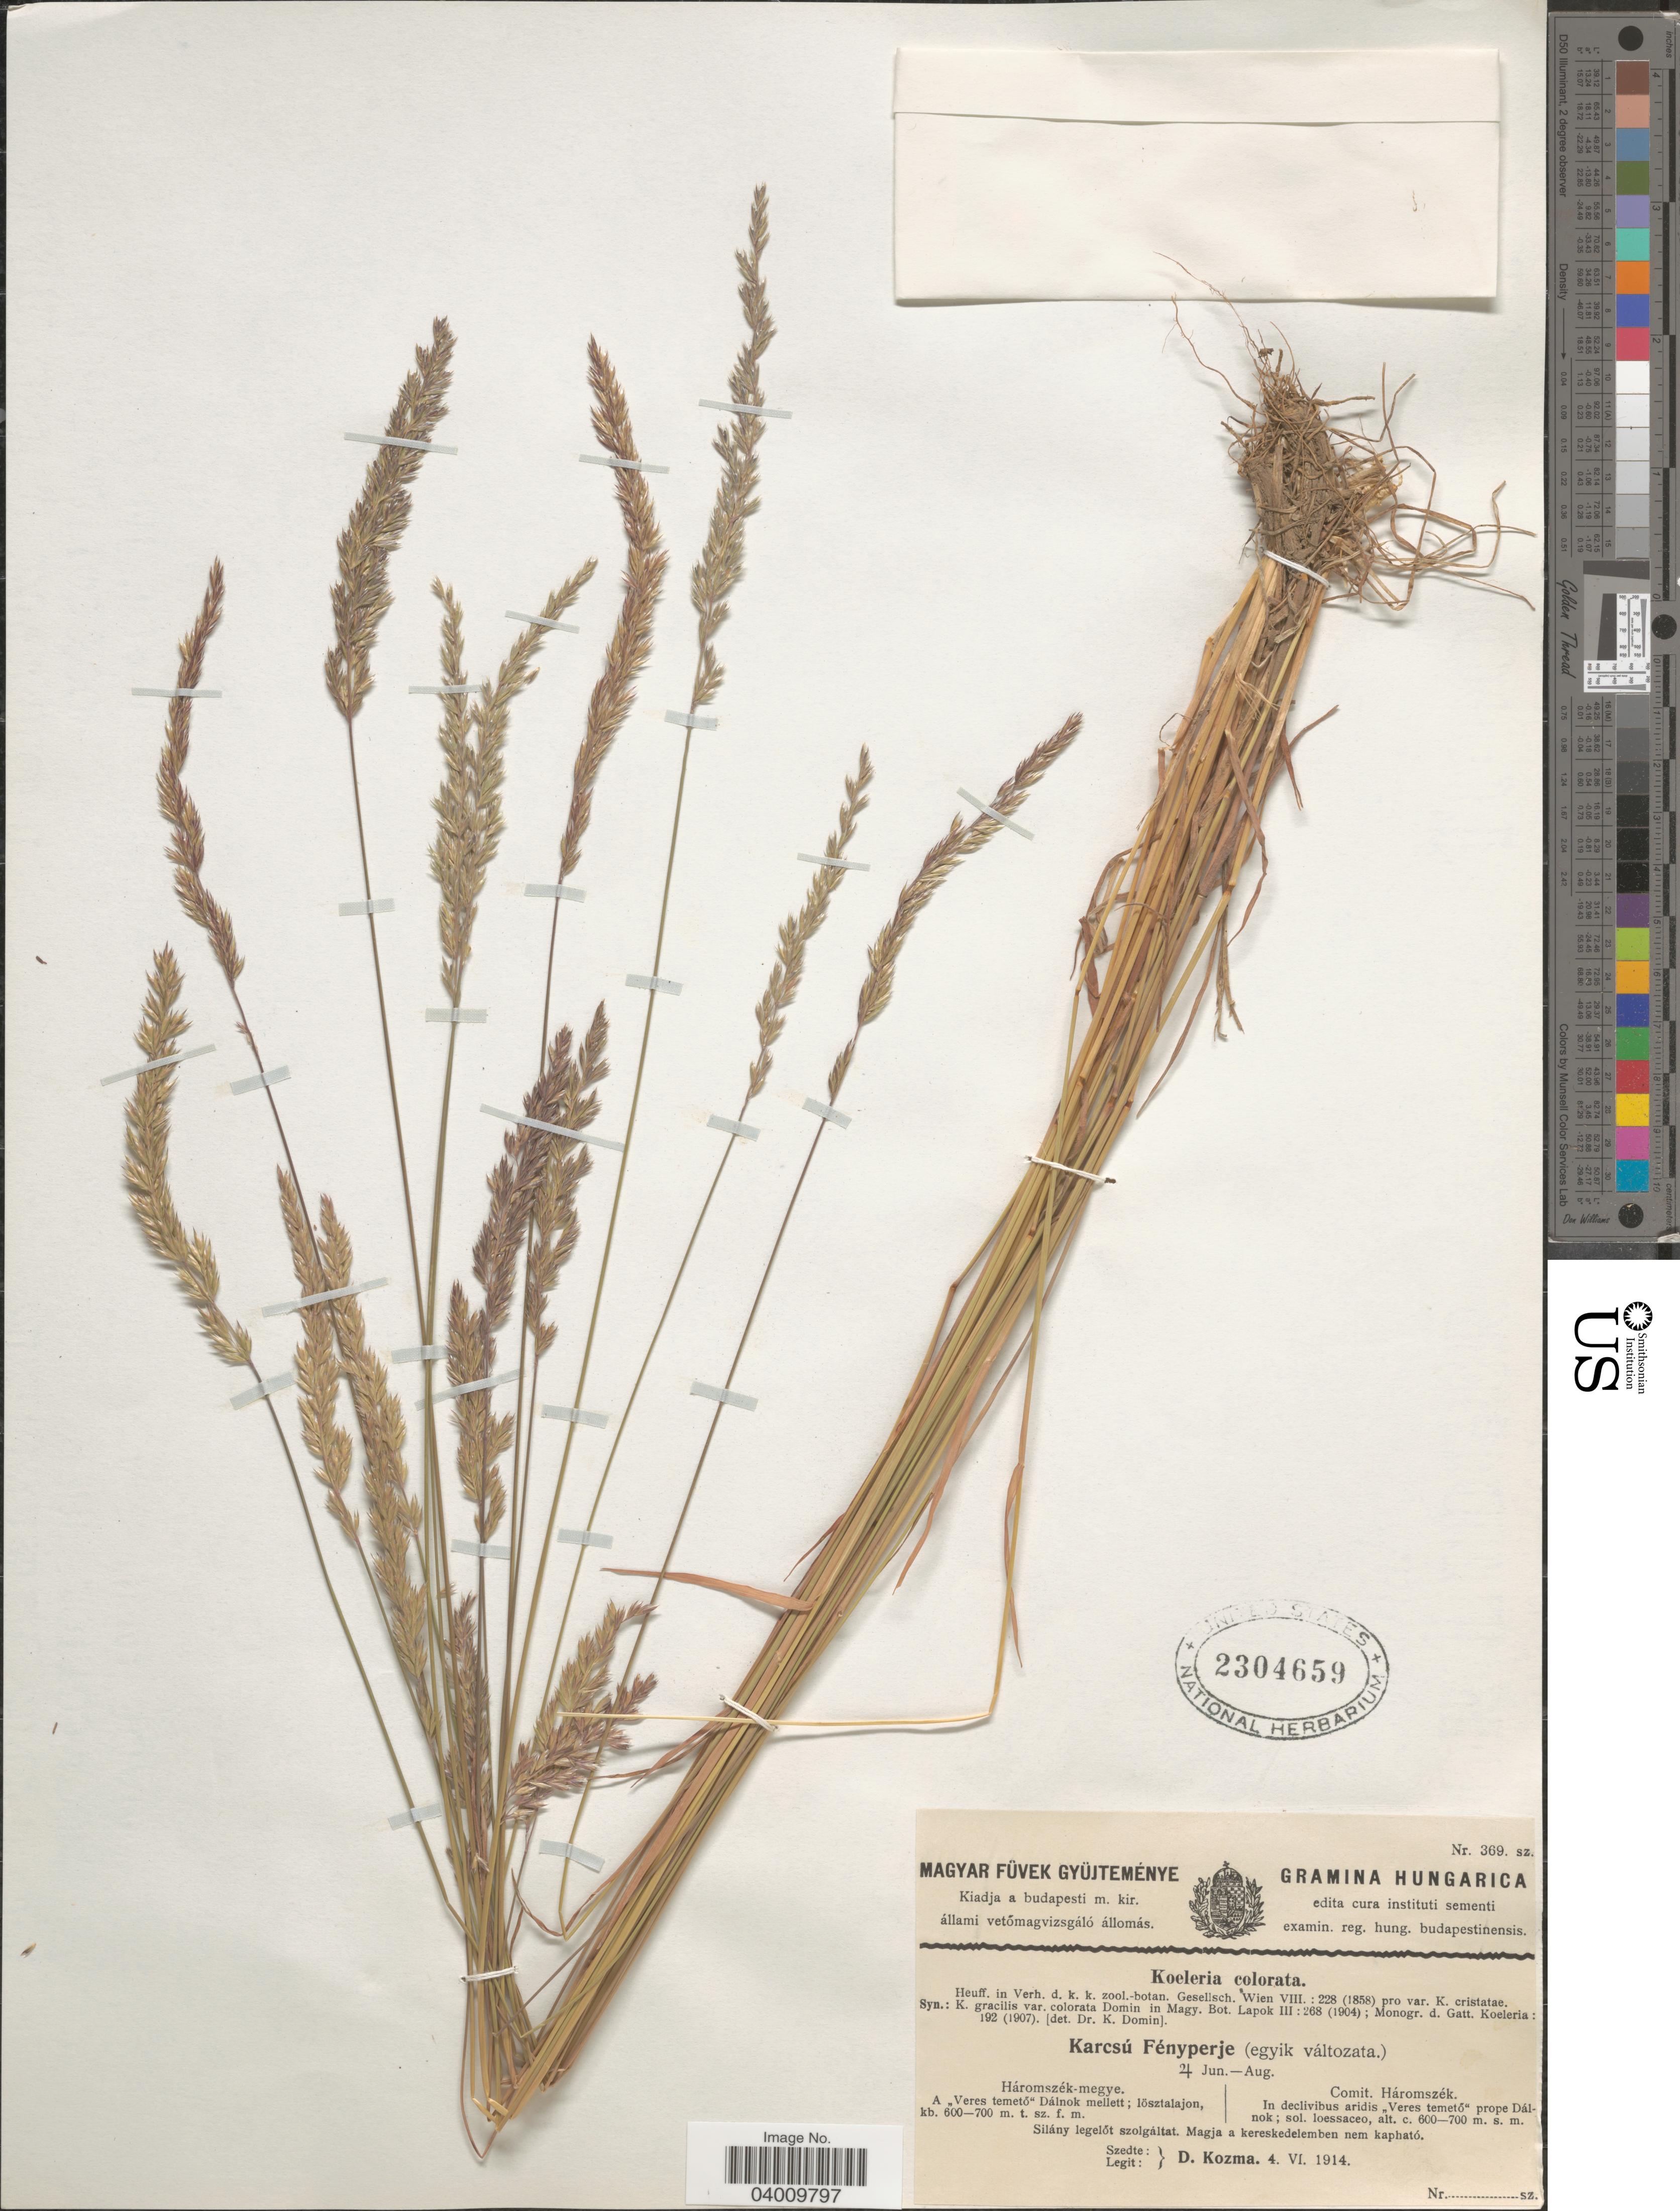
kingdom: Plantae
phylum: Tracheophyta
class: Liliopsida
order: Poales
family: Poaceae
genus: Koeleria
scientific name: Koeleria colorata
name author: Domin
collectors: D. Kozma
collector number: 369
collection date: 1914-06-04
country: Romania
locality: Comit. Háromszék. In declivibus aridis "Veres temetö" prope Dálnok. ; sol. loessaceo.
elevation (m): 600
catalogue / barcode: US 2304659